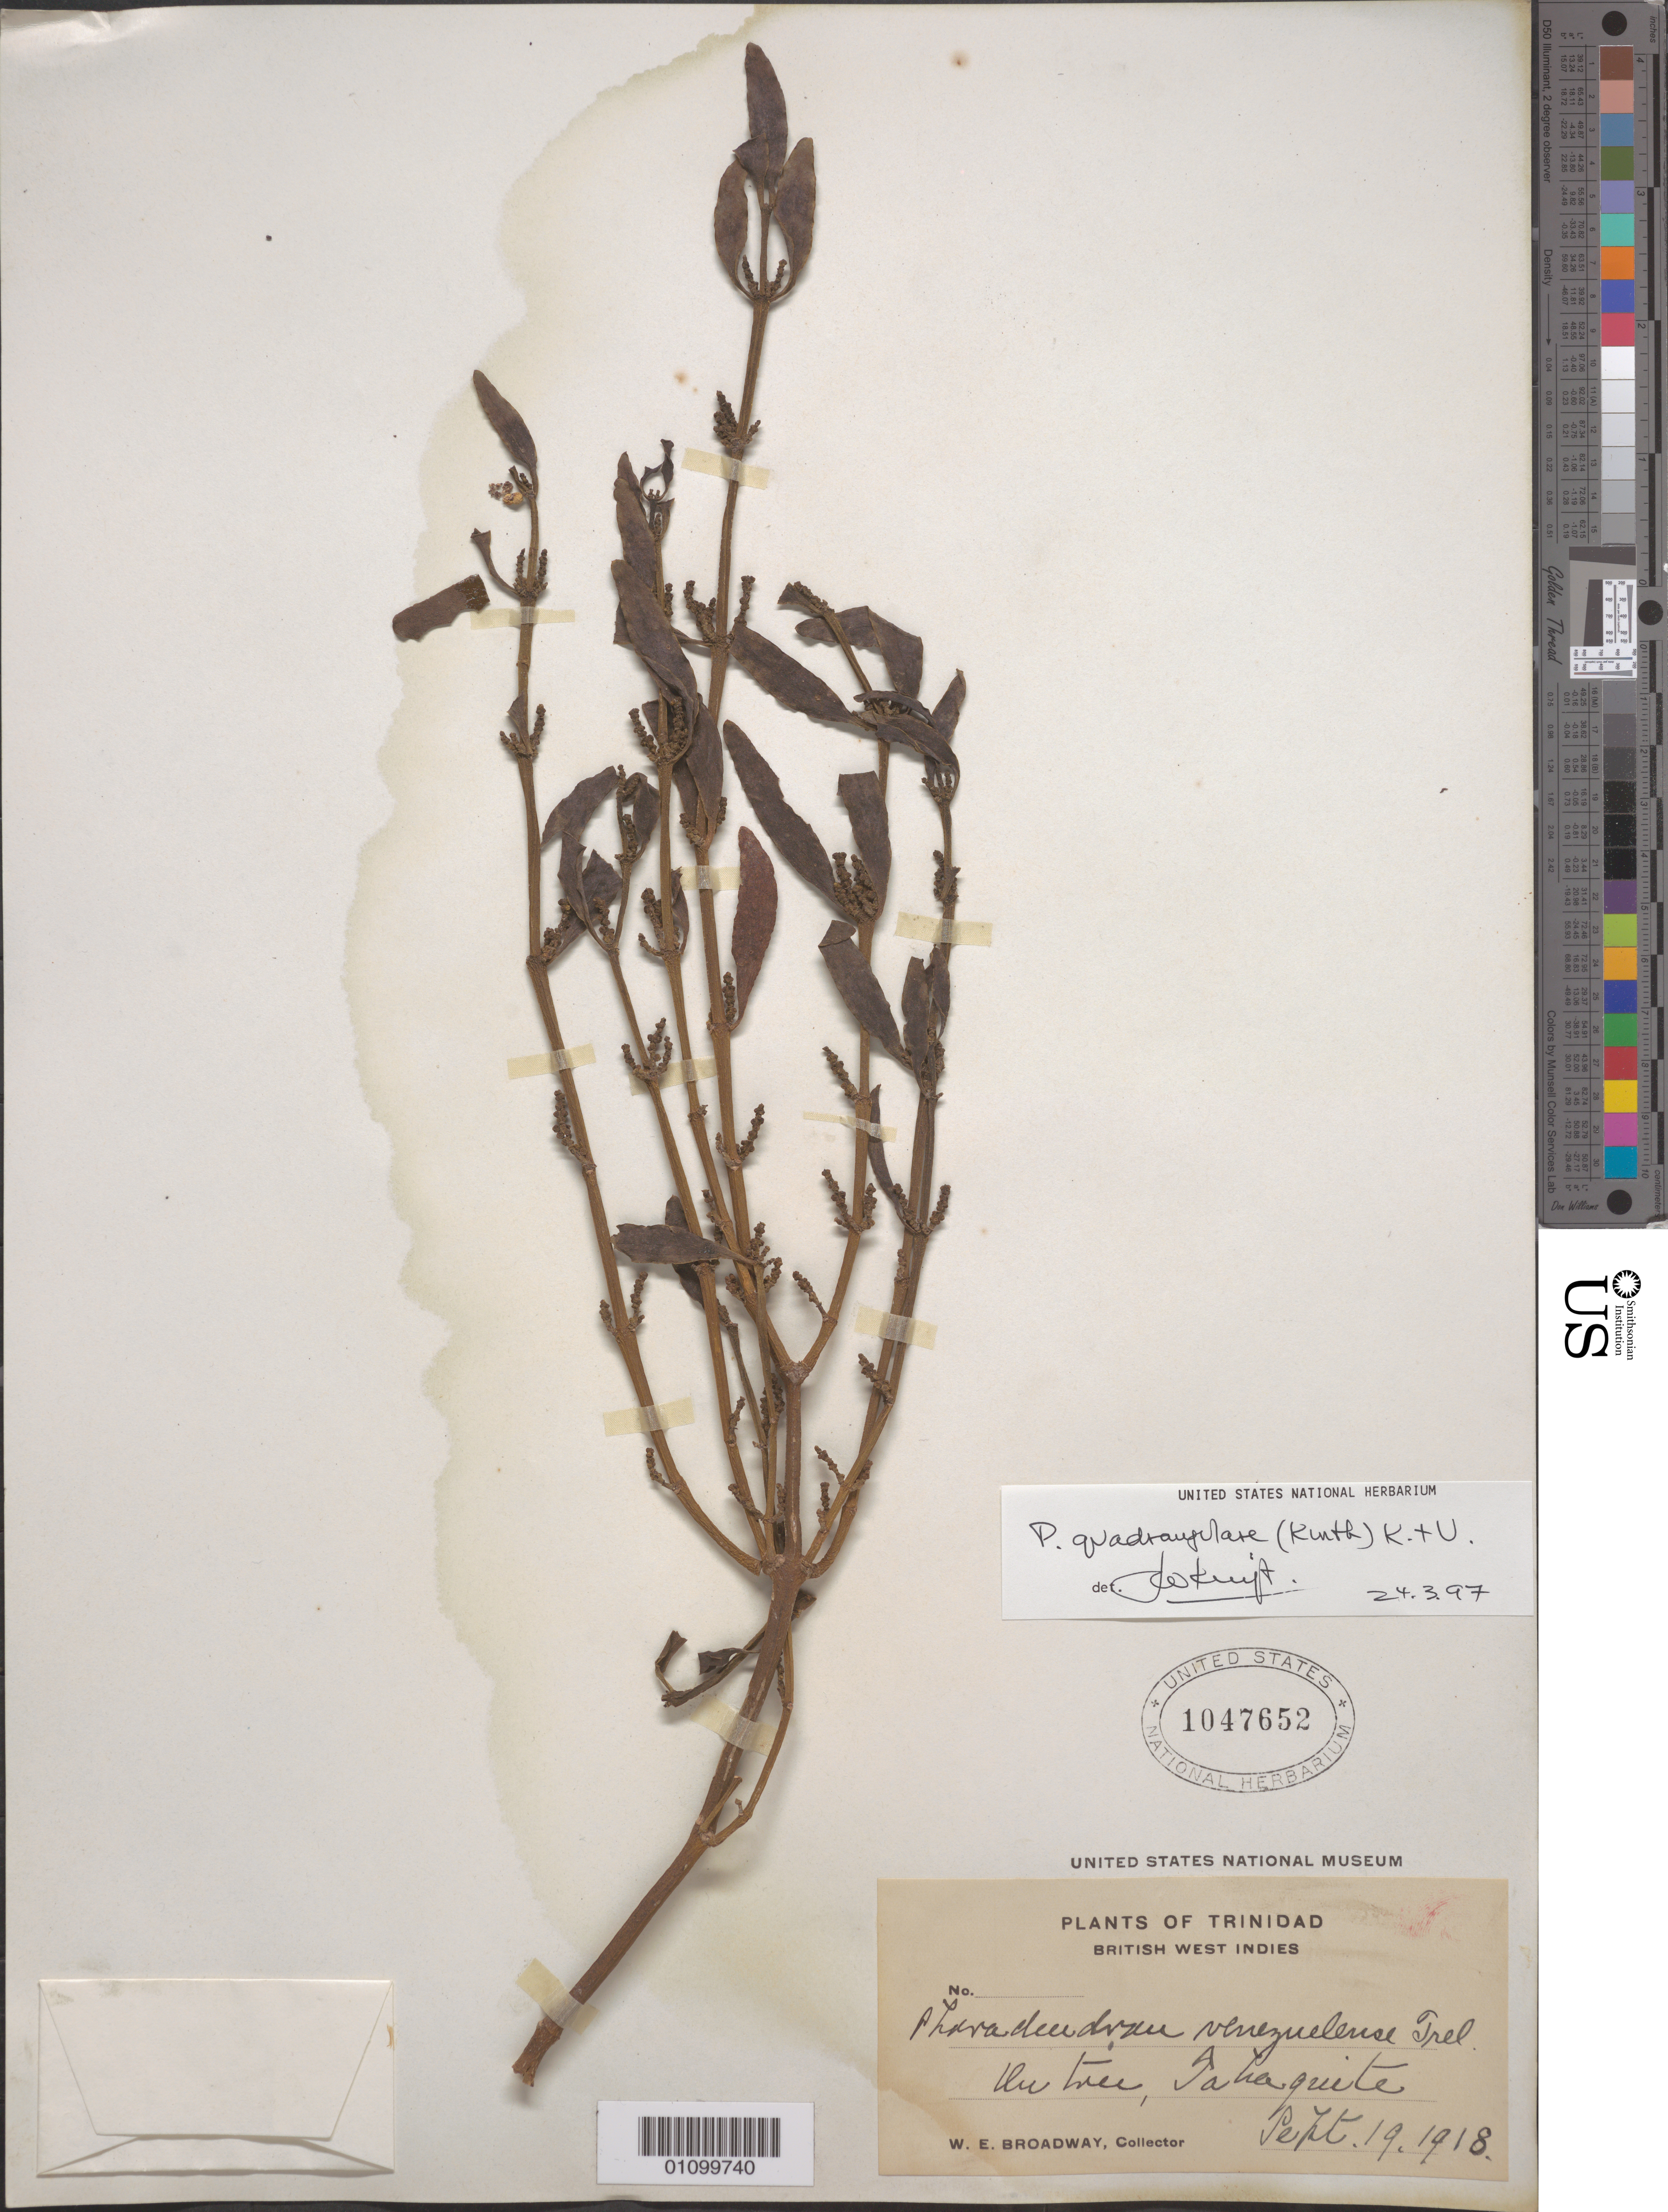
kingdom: Plantae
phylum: Tracheophyta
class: Magnoliopsida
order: Santalales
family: Viscaceae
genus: Phoradendron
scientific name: Phoradendron quadrangulare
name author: (Kunth) Griseb.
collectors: W. E. Broadway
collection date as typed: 19 Sep 1918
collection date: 1918-09-19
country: Trinidad and Tobago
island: Trinidad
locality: Tabaquite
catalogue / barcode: US 1047652